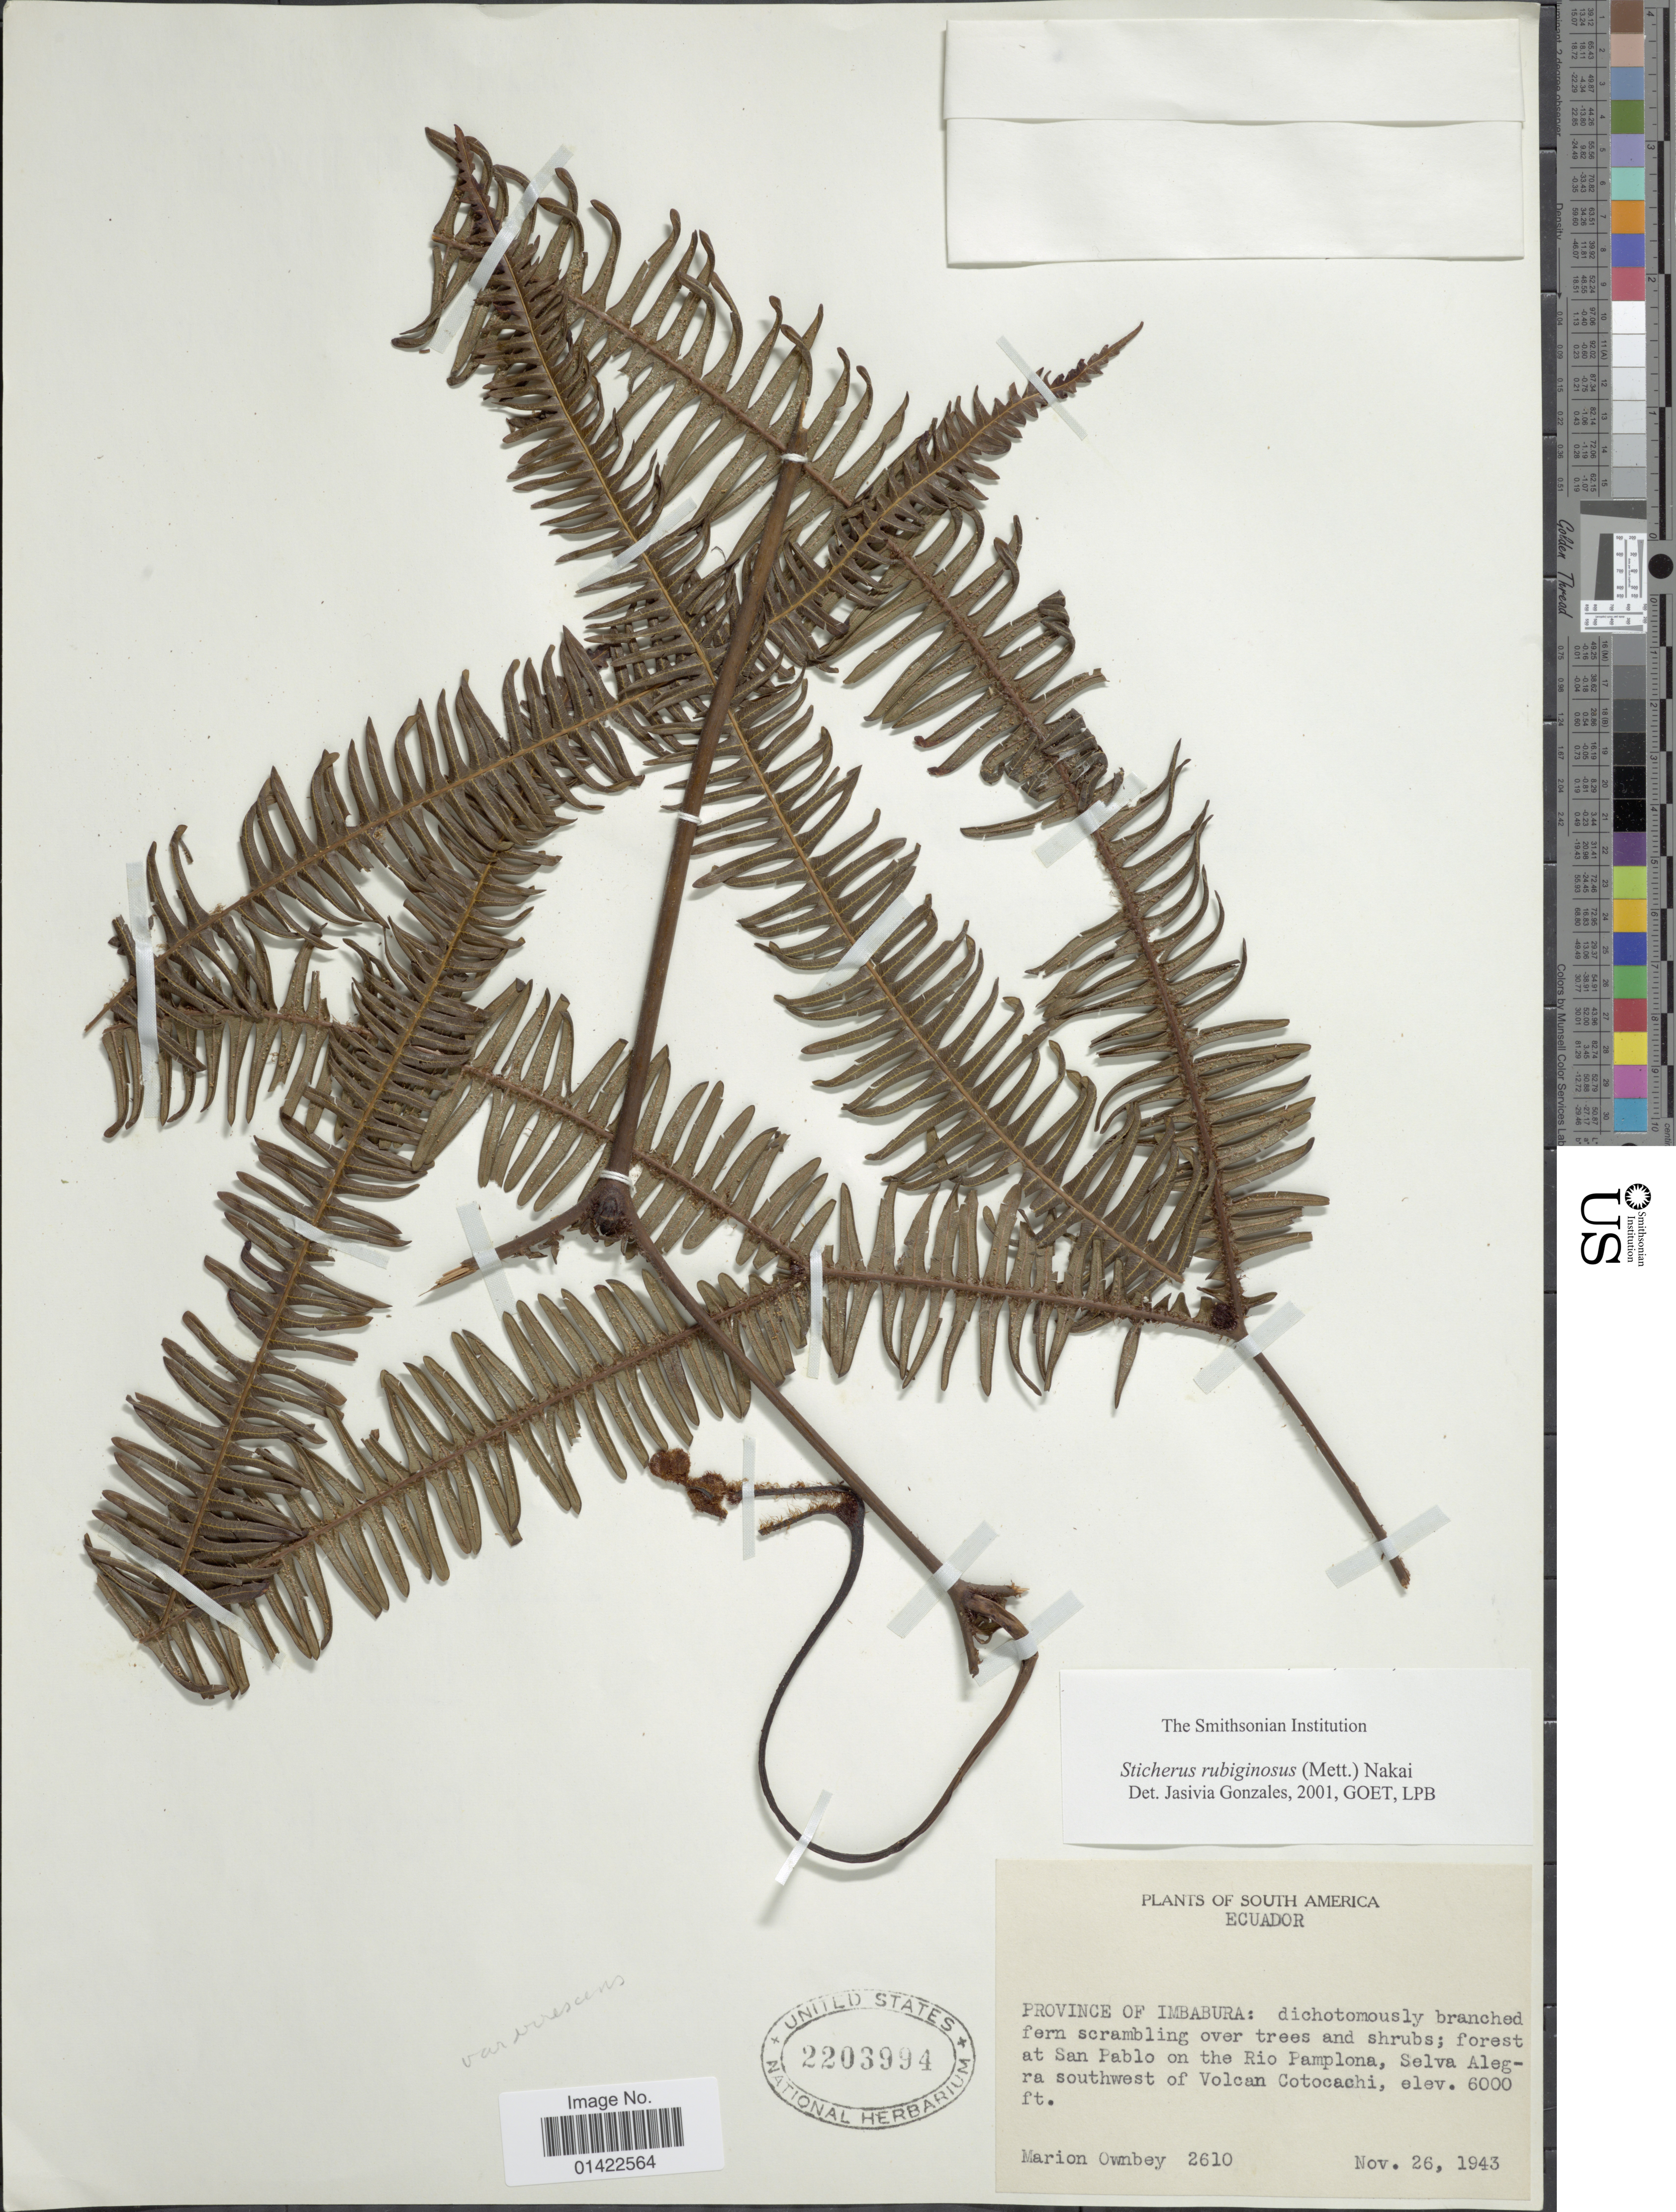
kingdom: Plantae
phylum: Tracheophyta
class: Polypodiopsida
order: Gleicheniales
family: Gleicheniaceae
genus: Sticherus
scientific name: Sticherus rubiginosus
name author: (Mett.) Nakai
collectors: F. M. Ownbey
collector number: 2610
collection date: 1943-11-26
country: Ecuador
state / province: Imbabura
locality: Forest at San Pablo on the Rio Pamplona, Selva Alegra southwest of Volcán Cotocahi.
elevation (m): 1829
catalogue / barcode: US 2203994